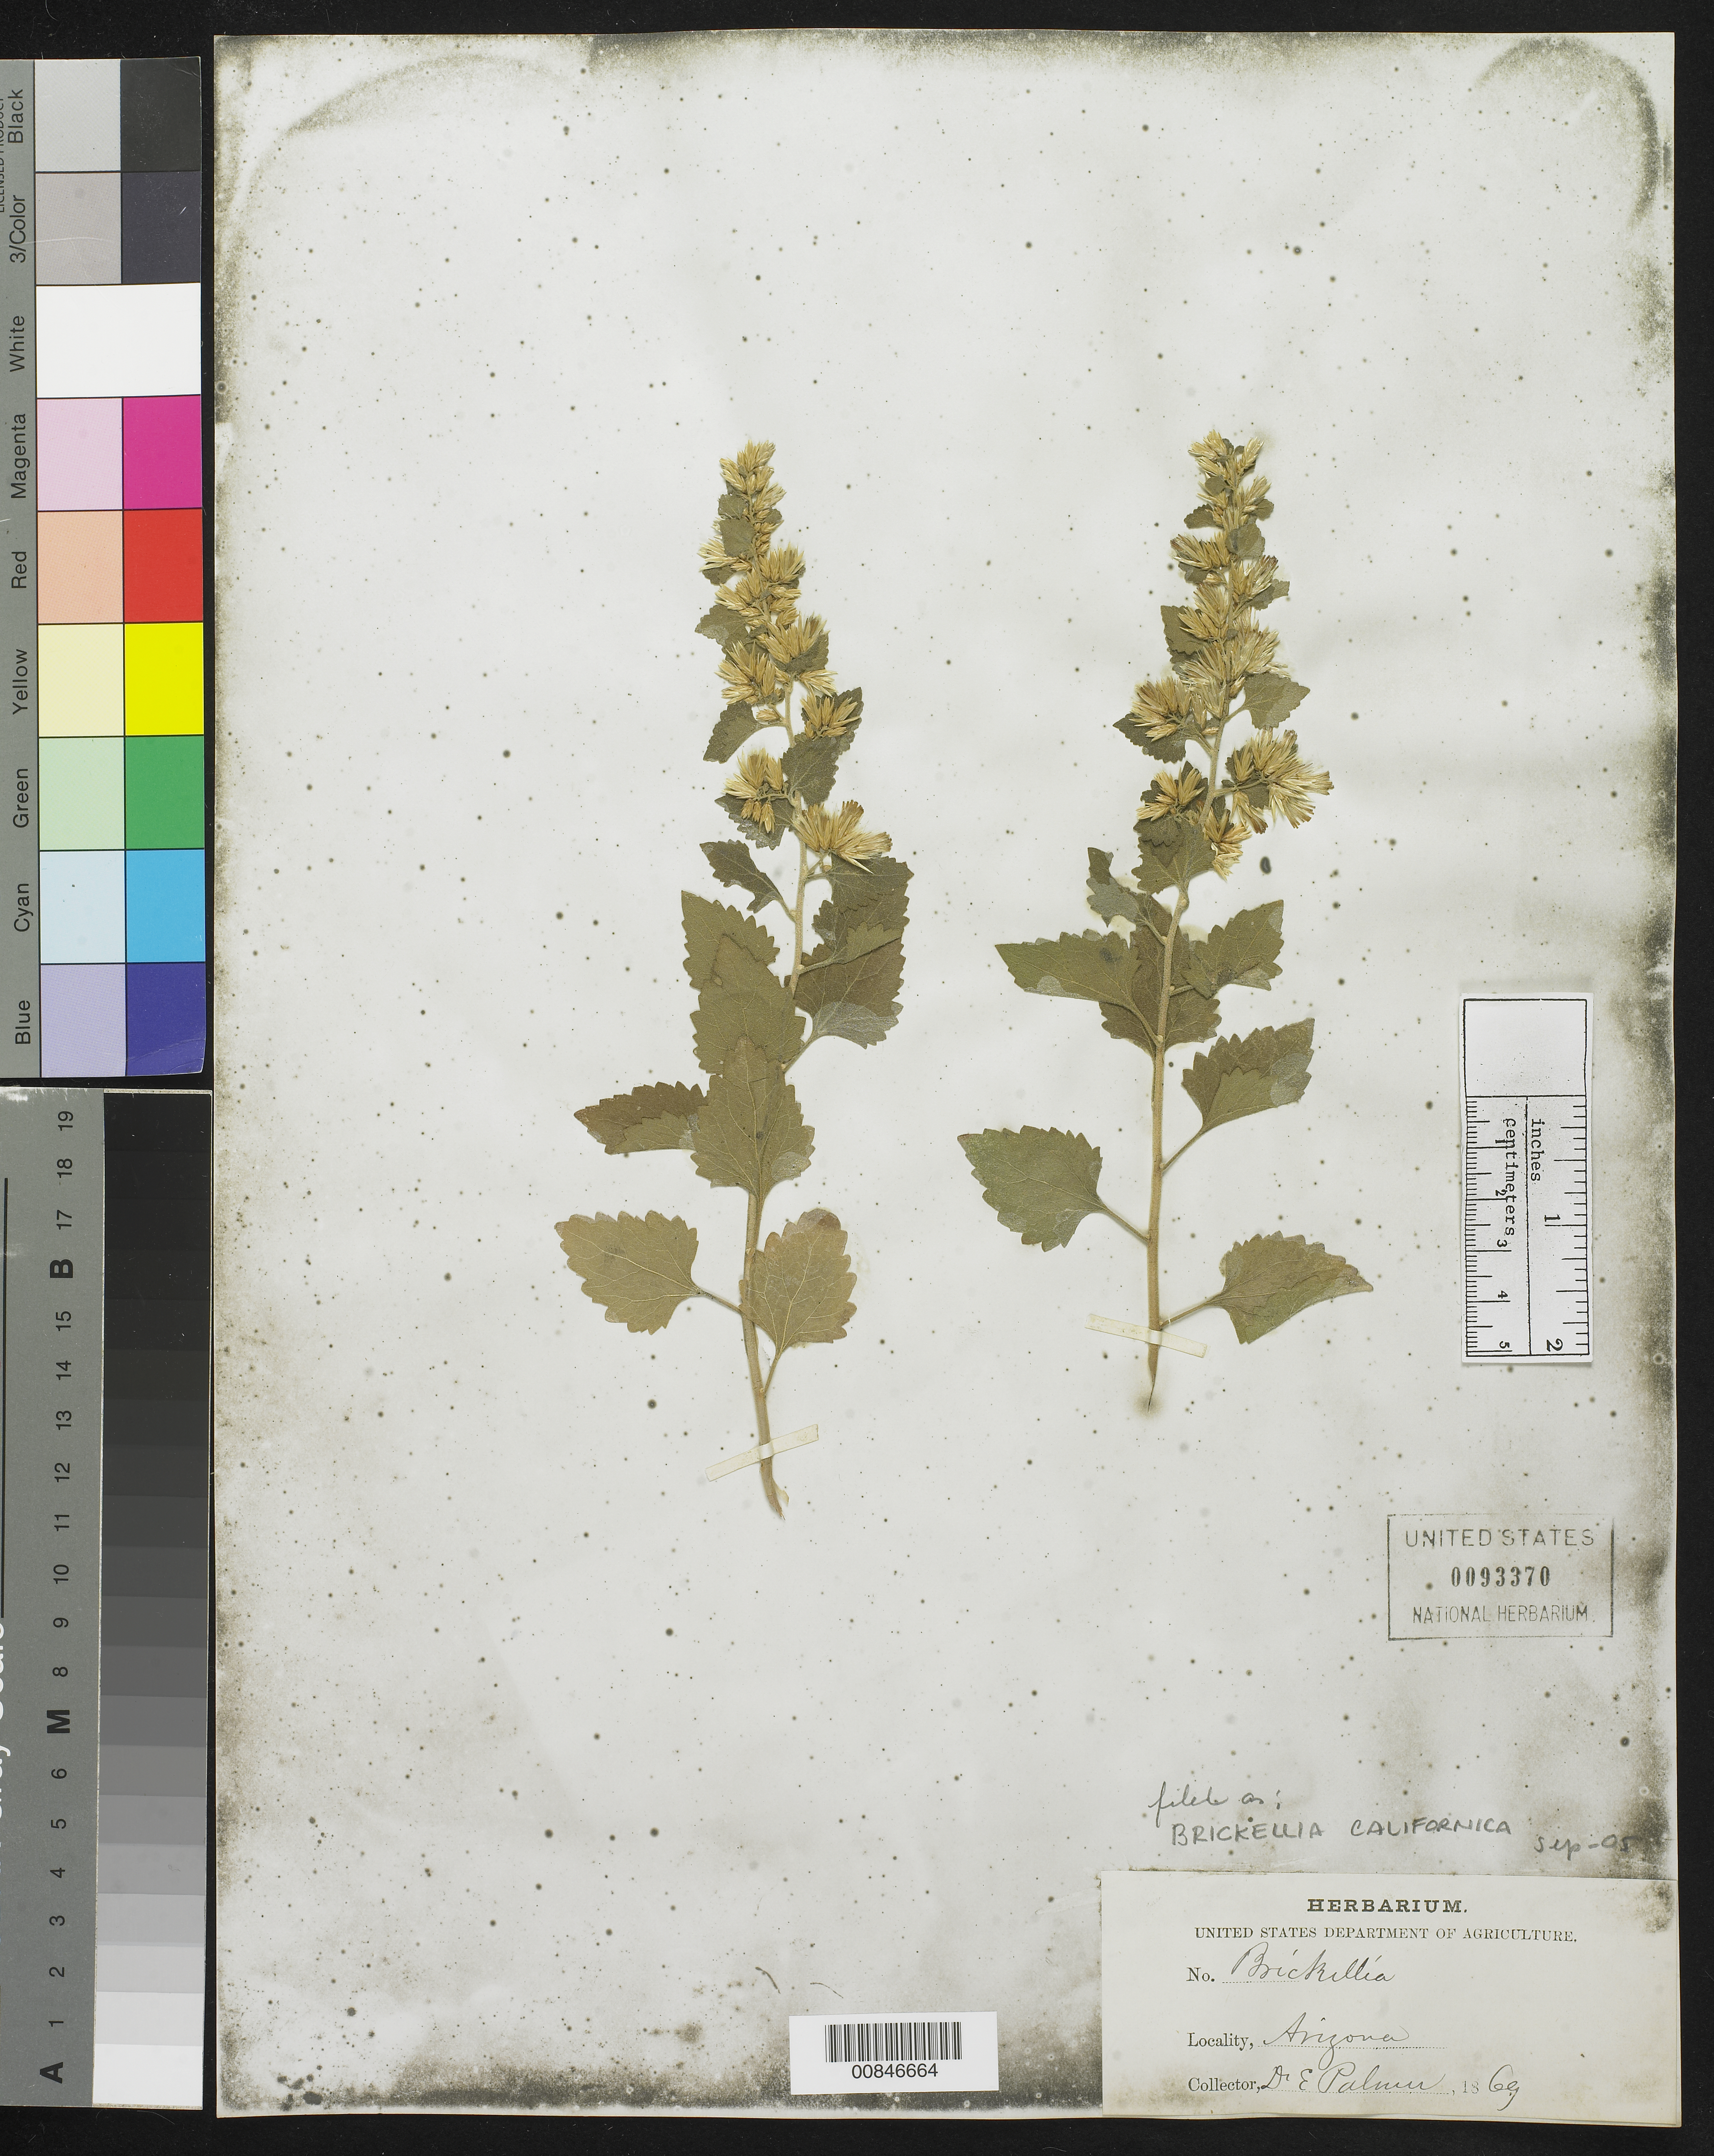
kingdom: Plantae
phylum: Tracheophyta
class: Magnoliopsida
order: Asterales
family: Asteraceae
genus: Brickellia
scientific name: Brickellia californica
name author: (Torr. & A. Gray) A. Gray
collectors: E. Palmer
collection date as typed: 1869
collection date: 1869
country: United States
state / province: Arizona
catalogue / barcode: US 93370